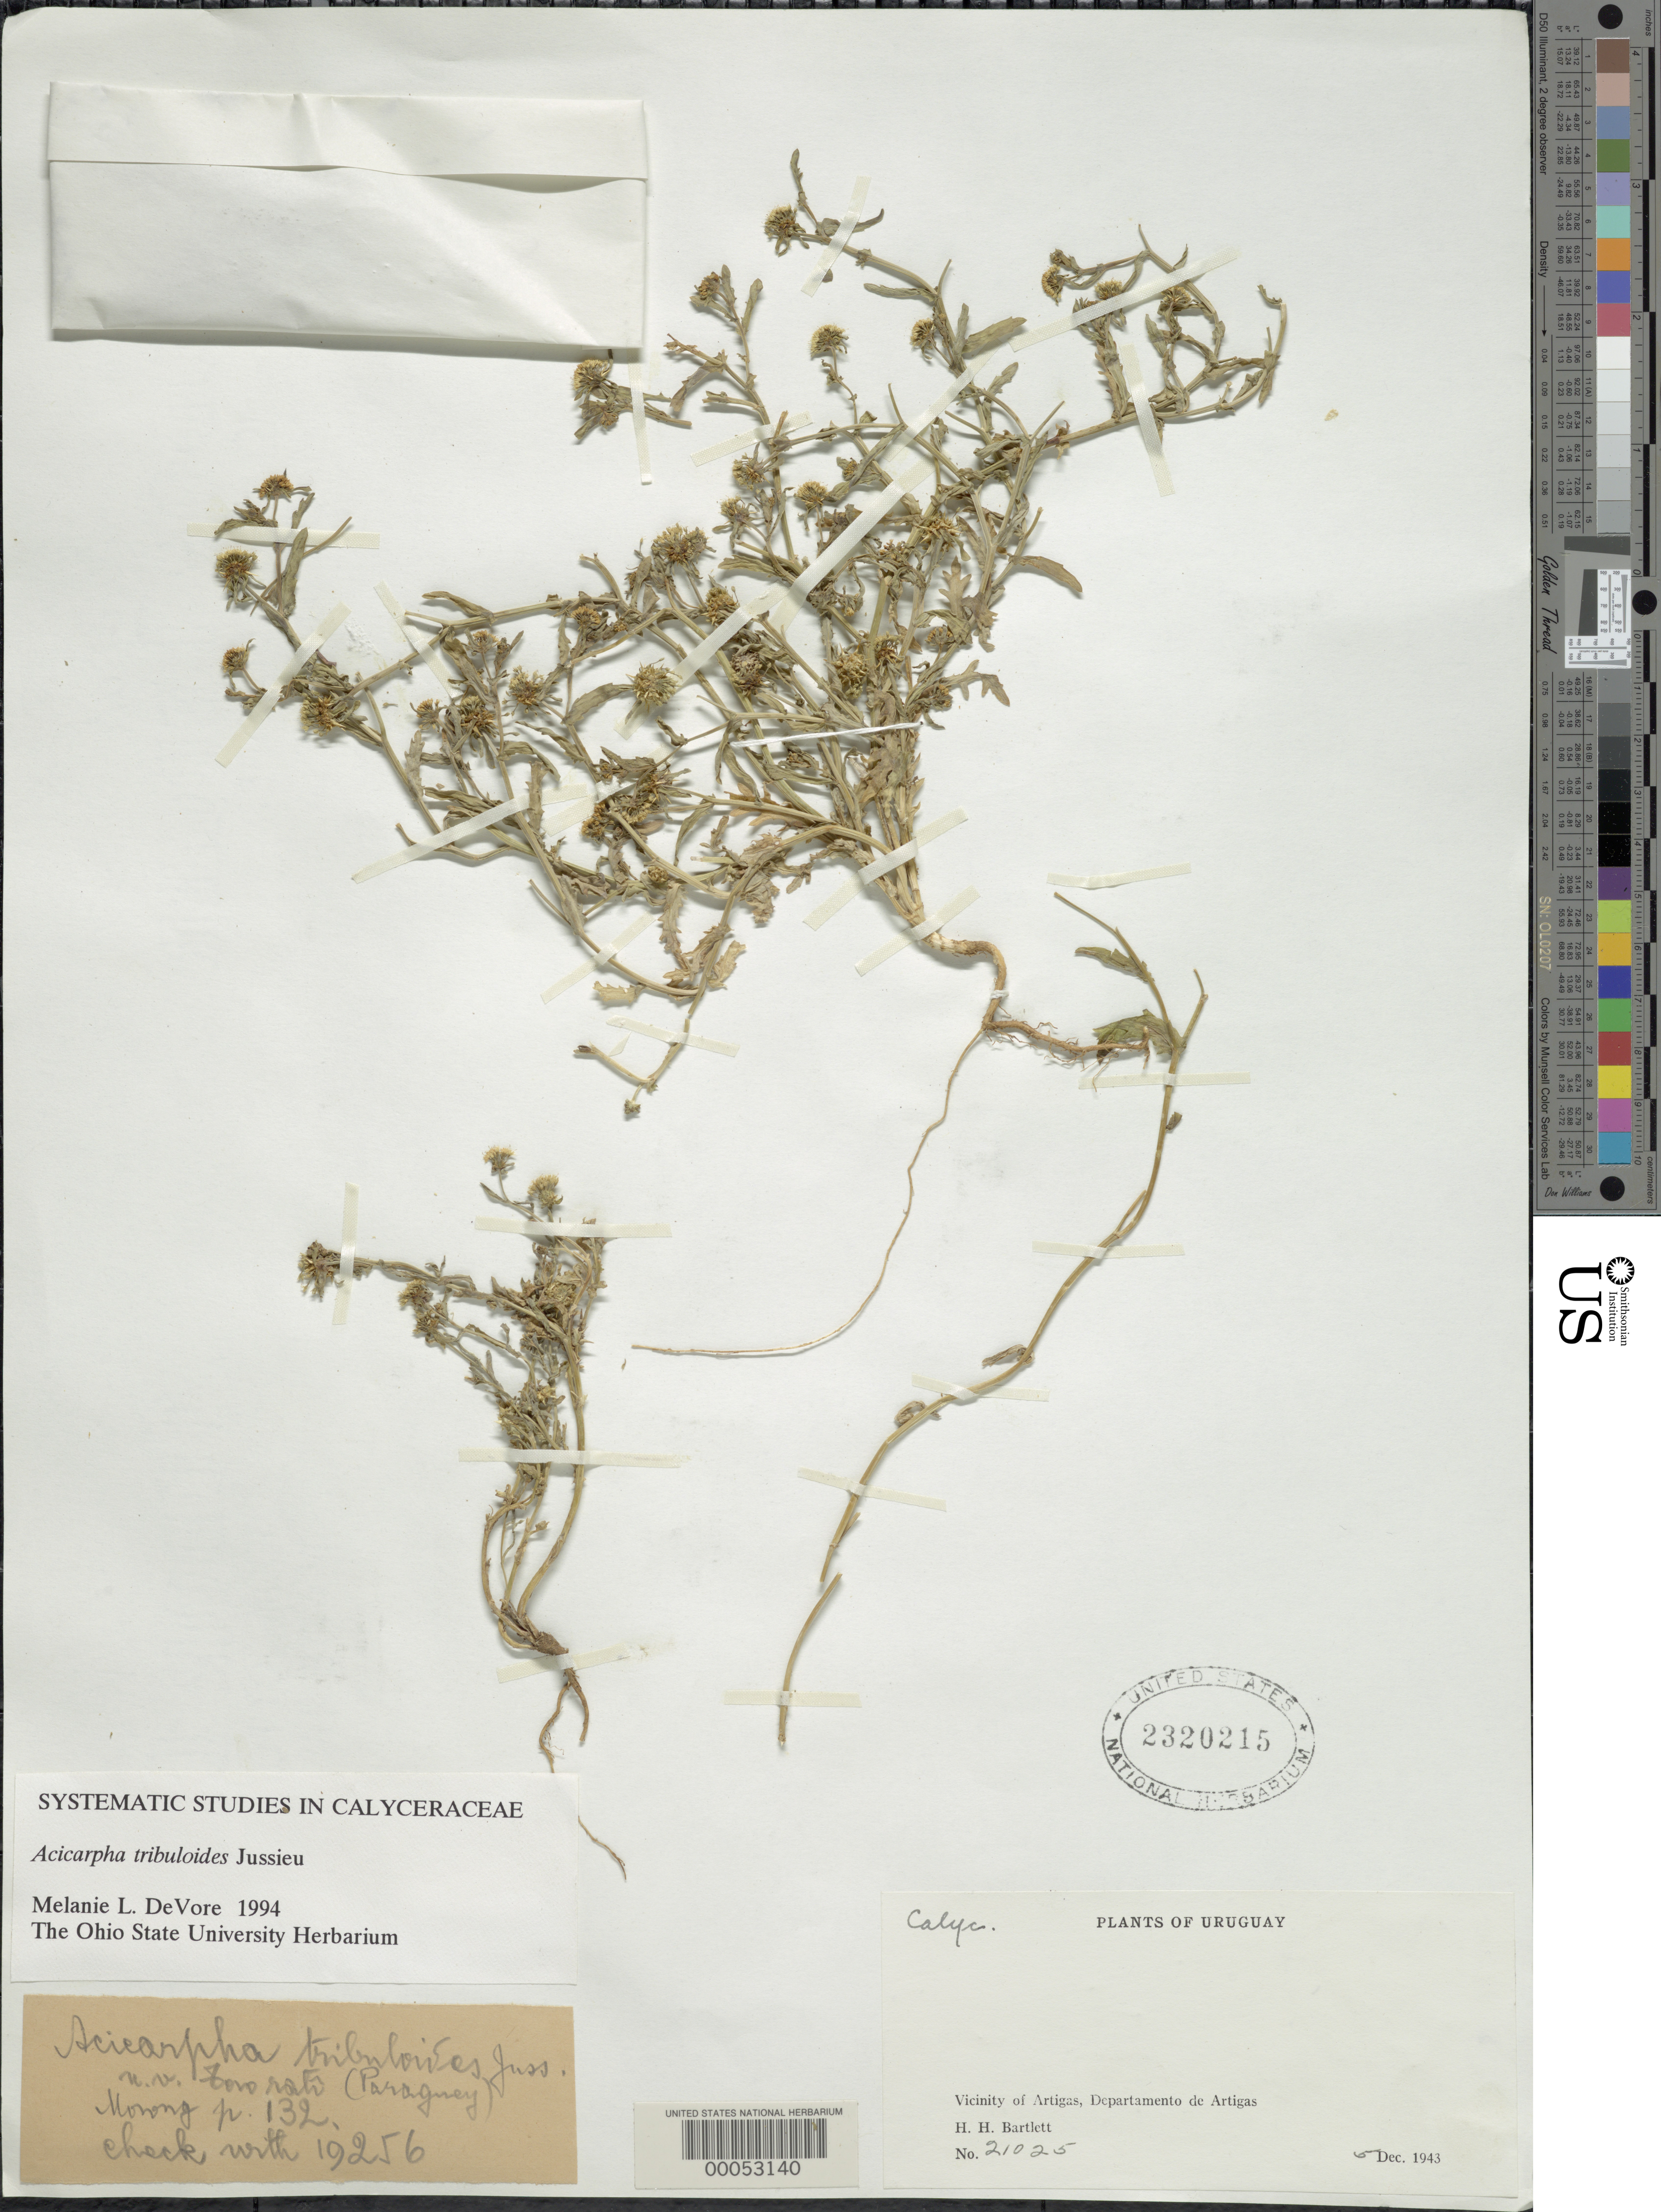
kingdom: Plantae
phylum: Tracheophyta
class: Magnoliopsida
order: Asterales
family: Calyceraceae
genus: Acicarpha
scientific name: Acicarpha sp.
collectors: H. H. Bartlett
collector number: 21025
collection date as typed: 05 Dec 1943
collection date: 1943-12-05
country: Uruguay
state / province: Artigas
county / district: Artigas Dept.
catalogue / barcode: US 2320215